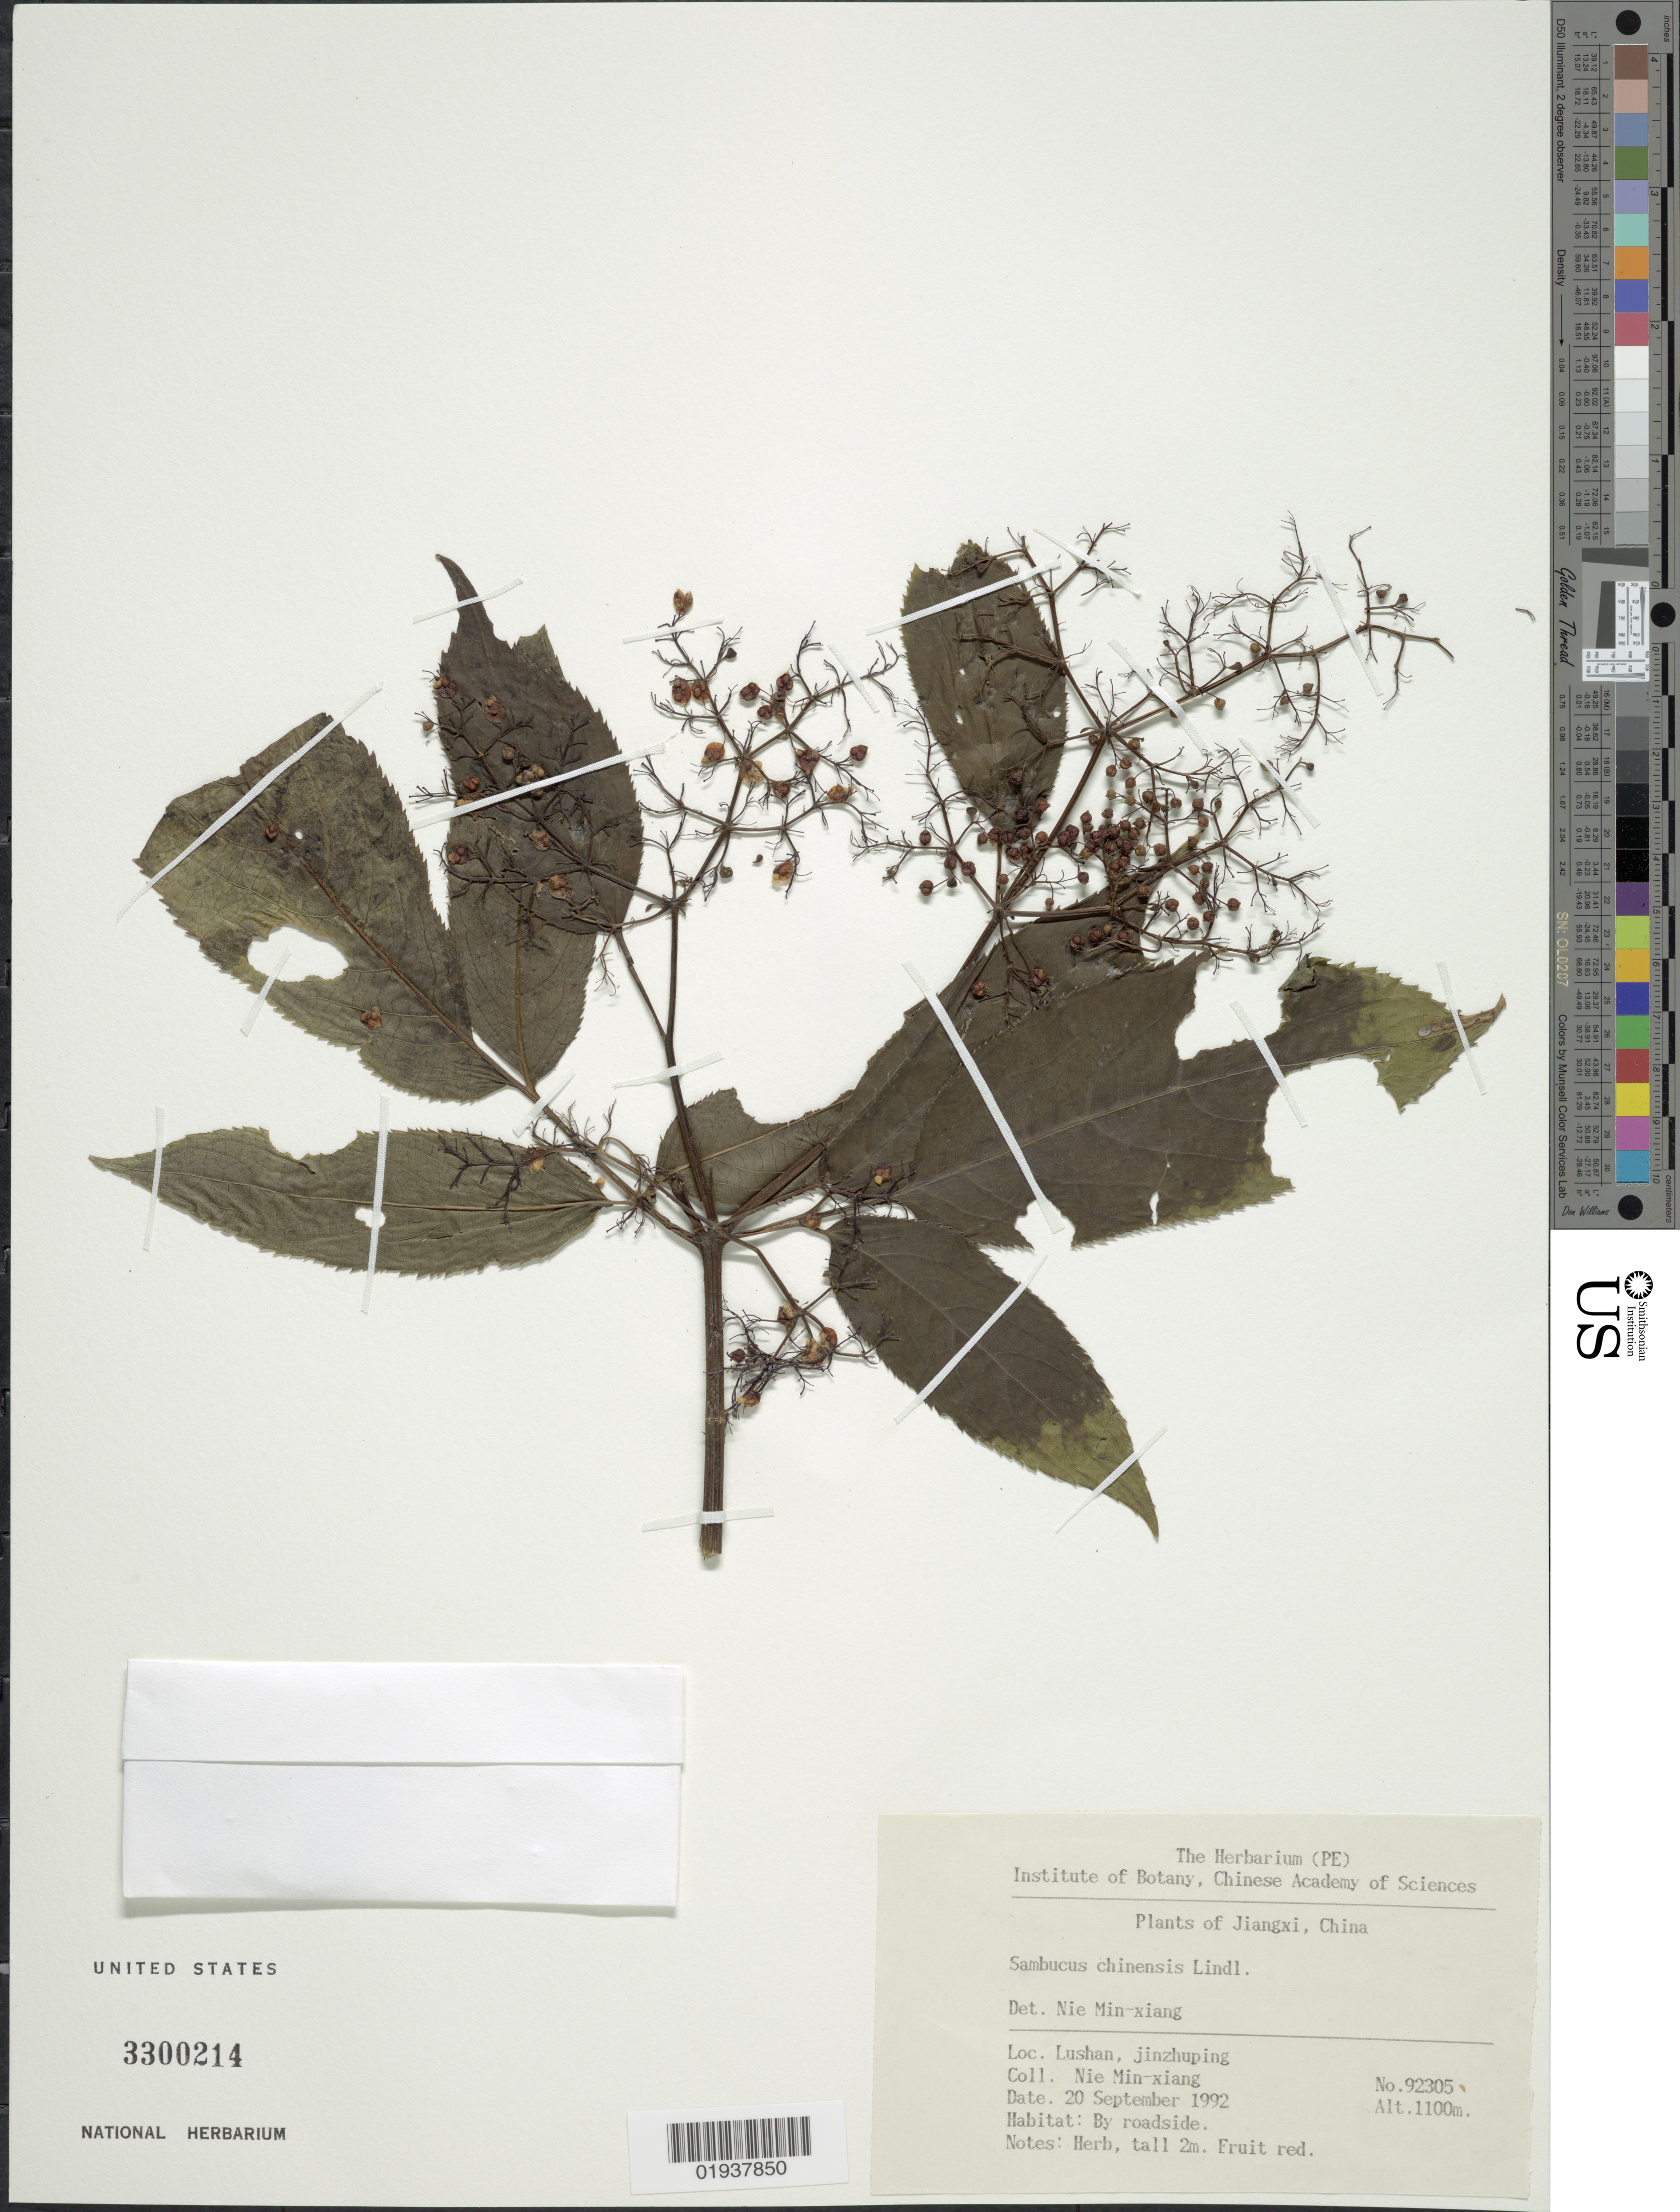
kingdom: Plantae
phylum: Tracheophyta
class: Magnoliopsida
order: Dipsacales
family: Viburnaceae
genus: Sambucus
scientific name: Sambucus javanica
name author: Blume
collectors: M. Nie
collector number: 92305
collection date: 1992-09-20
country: China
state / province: Jiangxi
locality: Lushan, jinzhuping.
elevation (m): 1100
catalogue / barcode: US 3300214